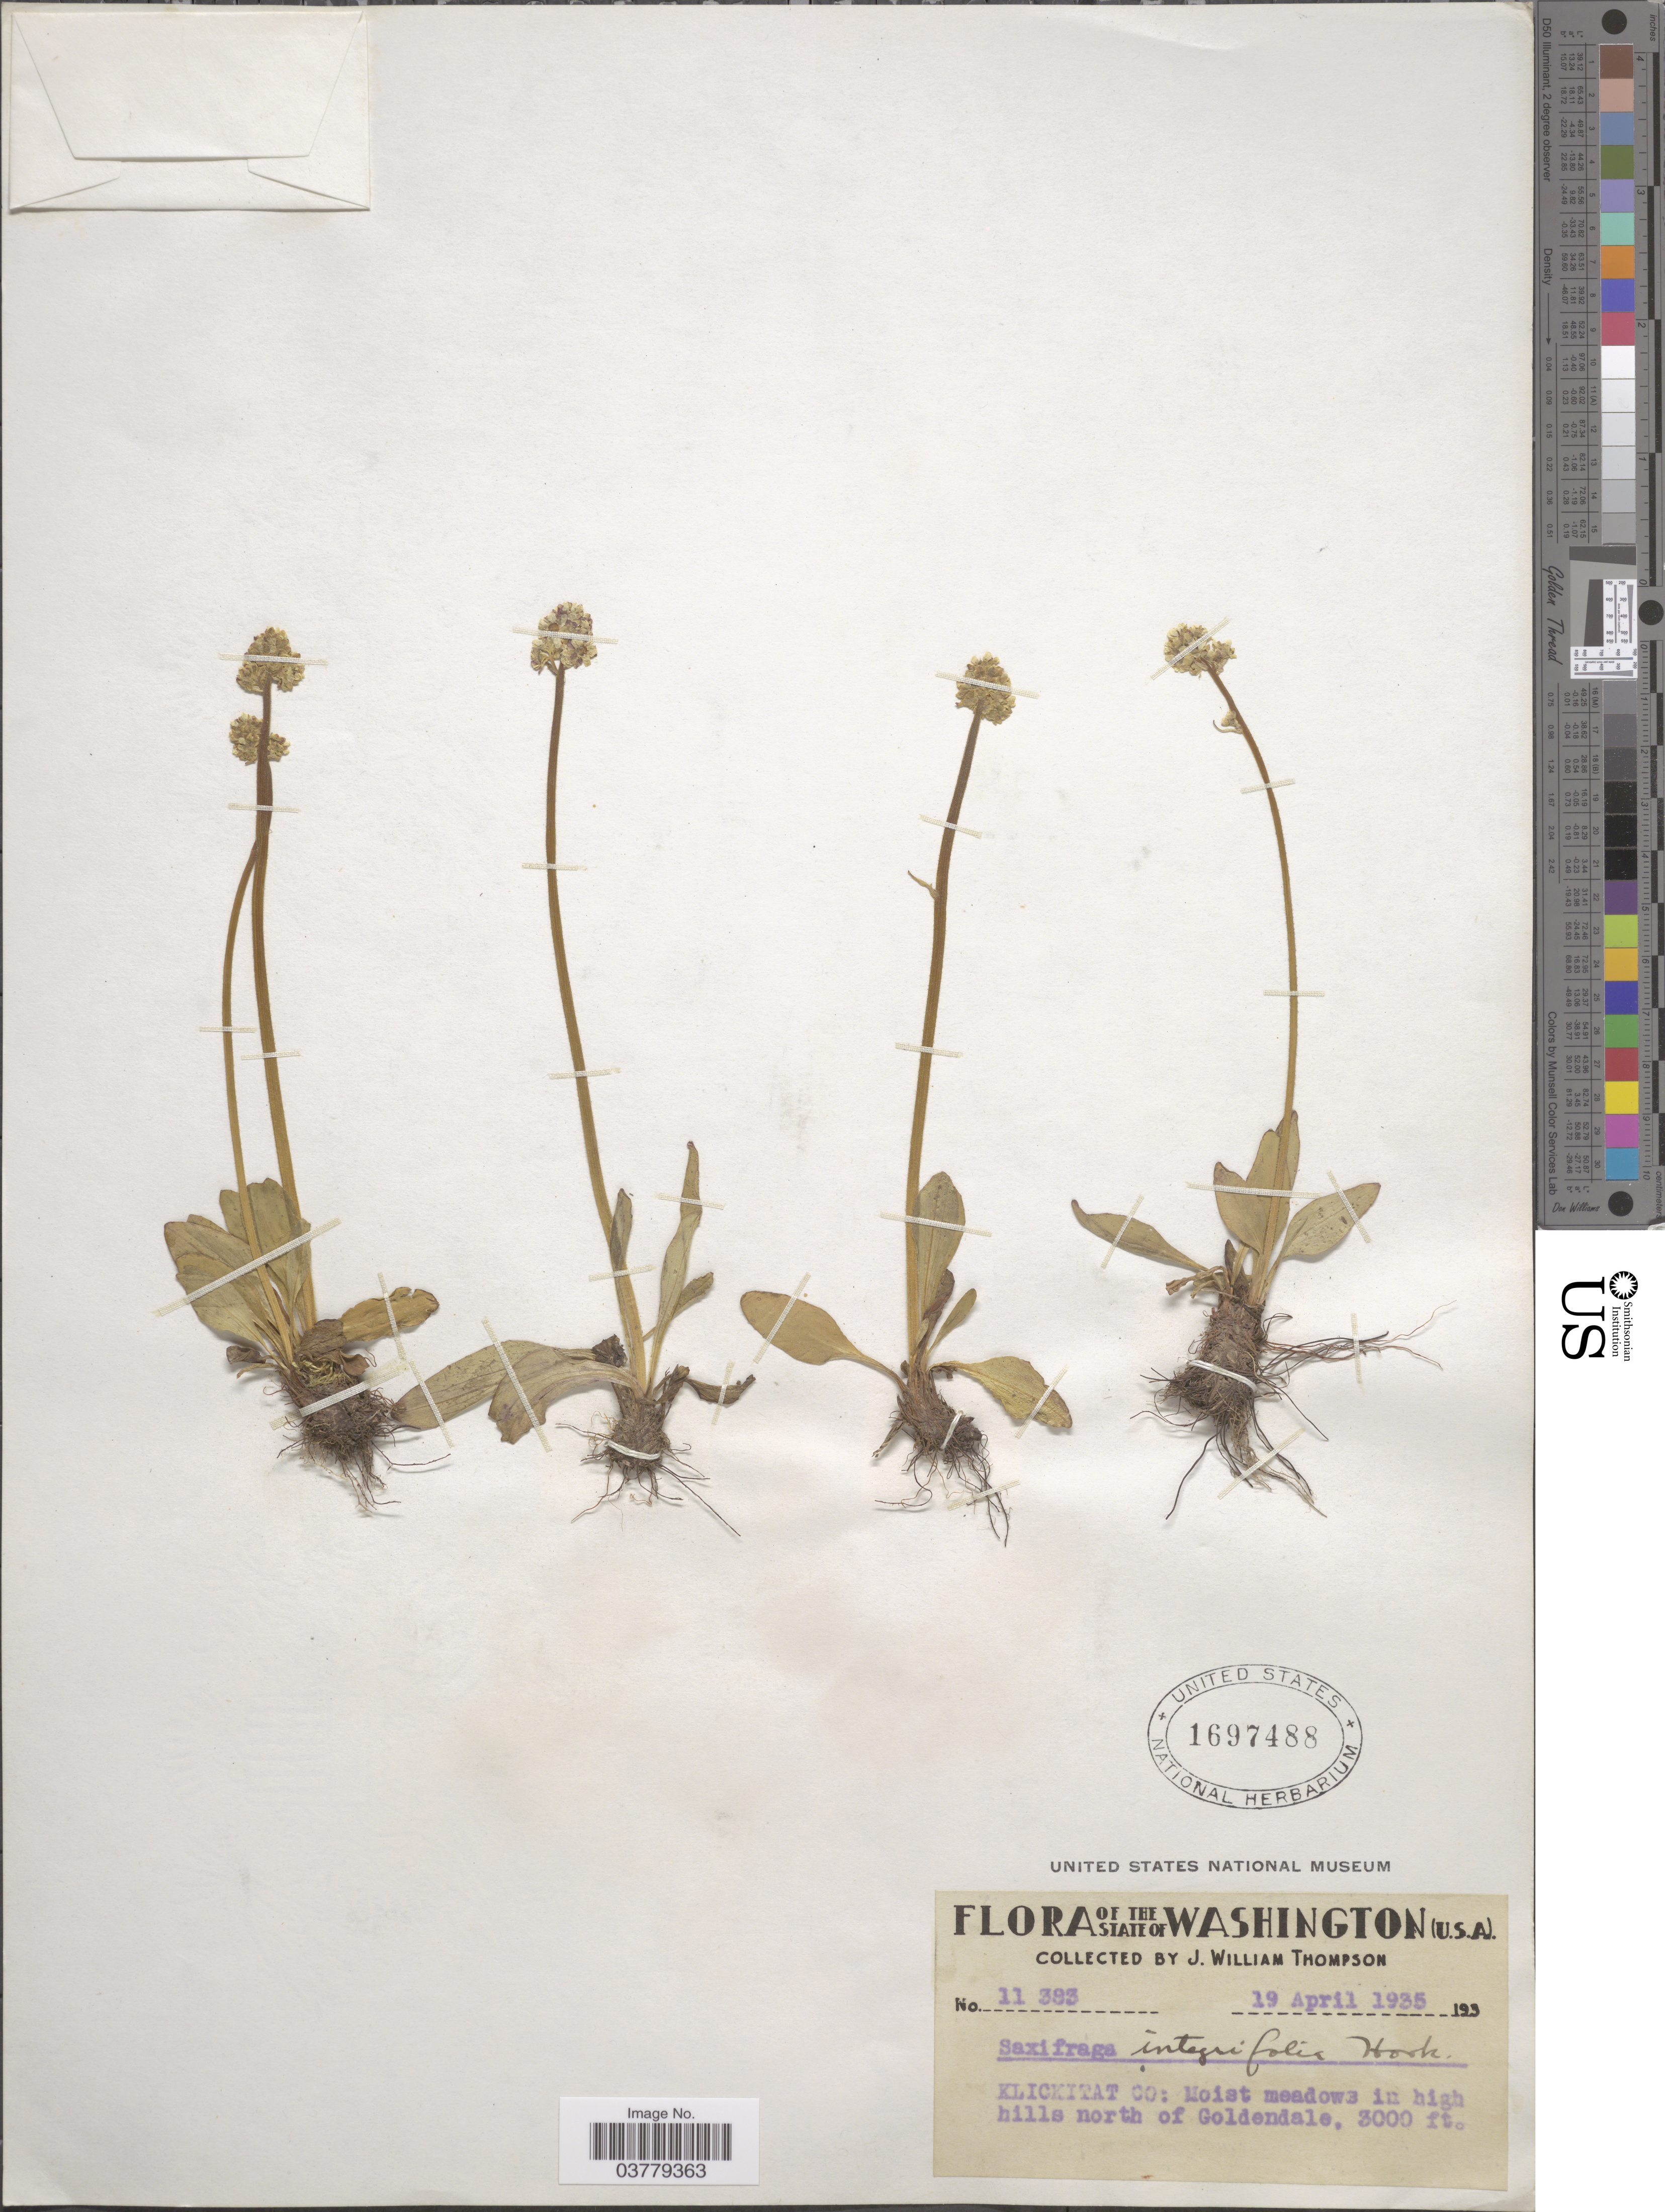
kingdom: Plantae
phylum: Tracheophyta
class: Magnoliopsida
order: Saxifragales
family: Saxifragaceae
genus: Micranthes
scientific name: Micranthes integrifolia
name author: (Hook.) Small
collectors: J. W. Thompson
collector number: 11 383*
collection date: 1935-04-19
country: United States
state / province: Washington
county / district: Klickitat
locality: Klickitat Co: Moist meadows in high hills north of Goldendale.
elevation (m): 914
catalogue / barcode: US 1697488